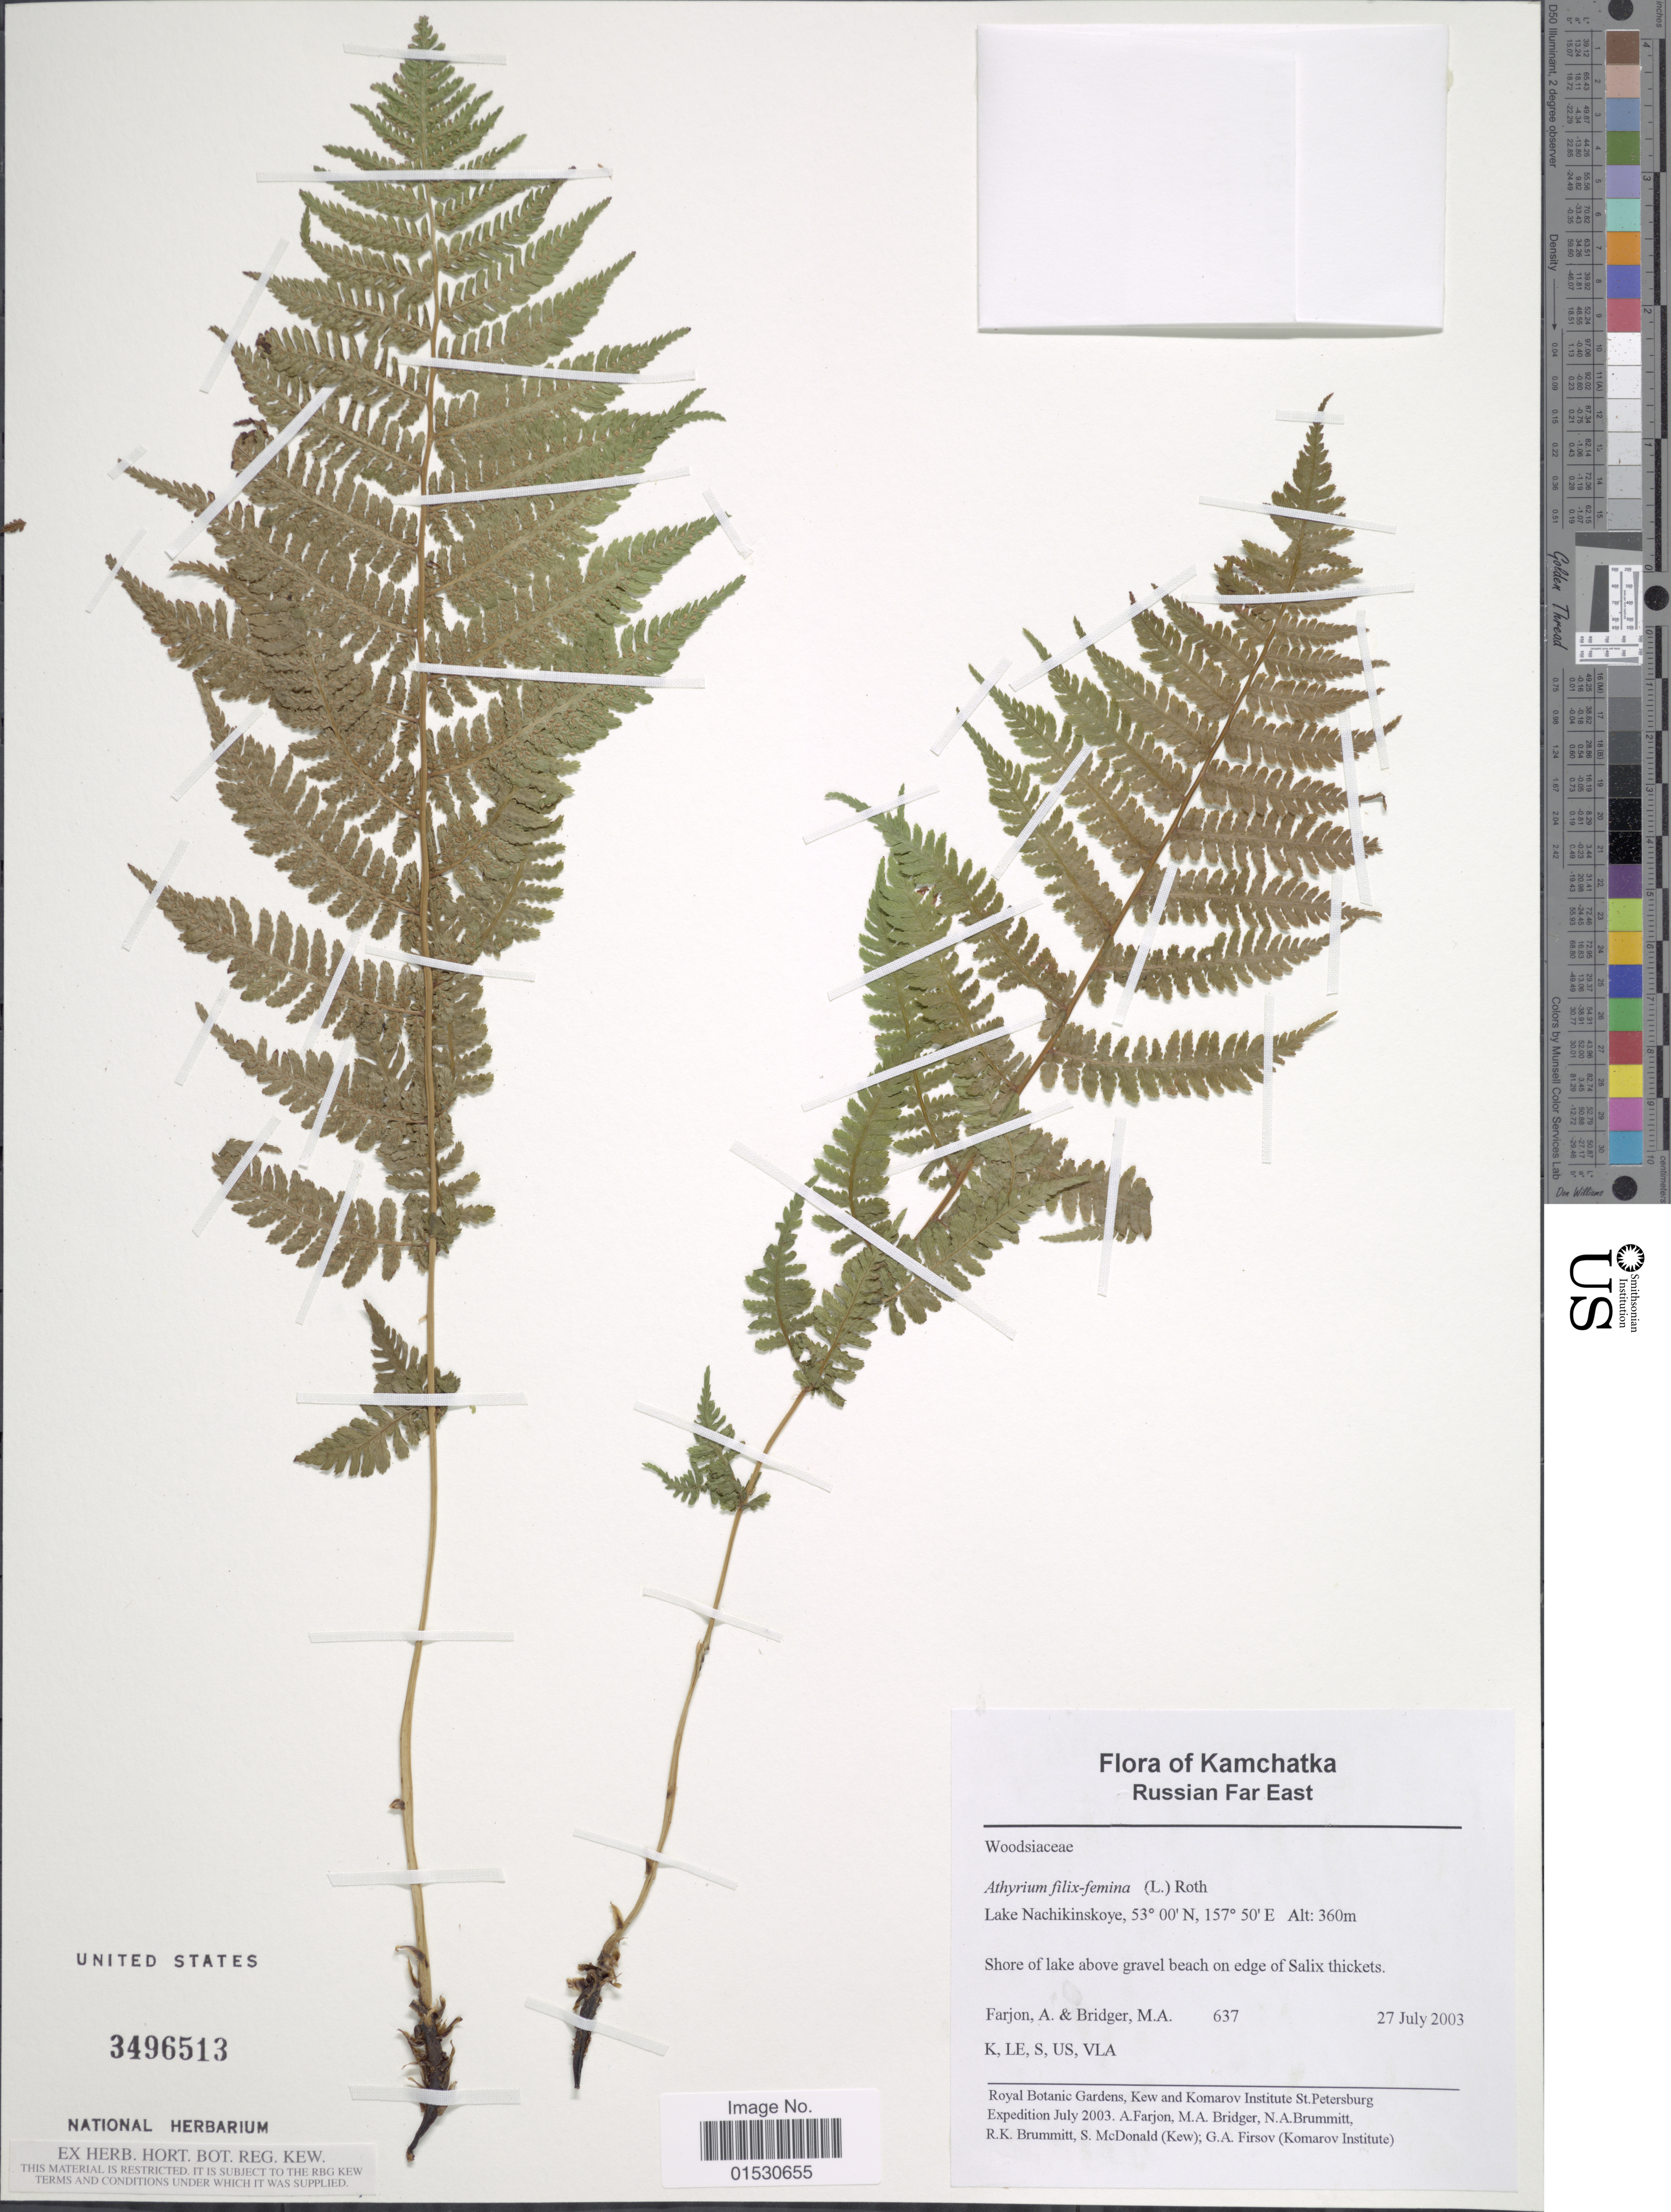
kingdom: Plantae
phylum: Tracheophyta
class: Polypodiopsida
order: Polypodiales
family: Athyriaceae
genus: Athyrium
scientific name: Athyrium filix-femina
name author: (L.) Roth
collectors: A. K. Farjon & M. Bridger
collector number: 637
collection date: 2003-07-27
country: Russian Federation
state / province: Kamchatka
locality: Lake Nachikinskoye, Shore of lake above gravel beach on edge of Salix thickets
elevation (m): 360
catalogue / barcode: US 3496513